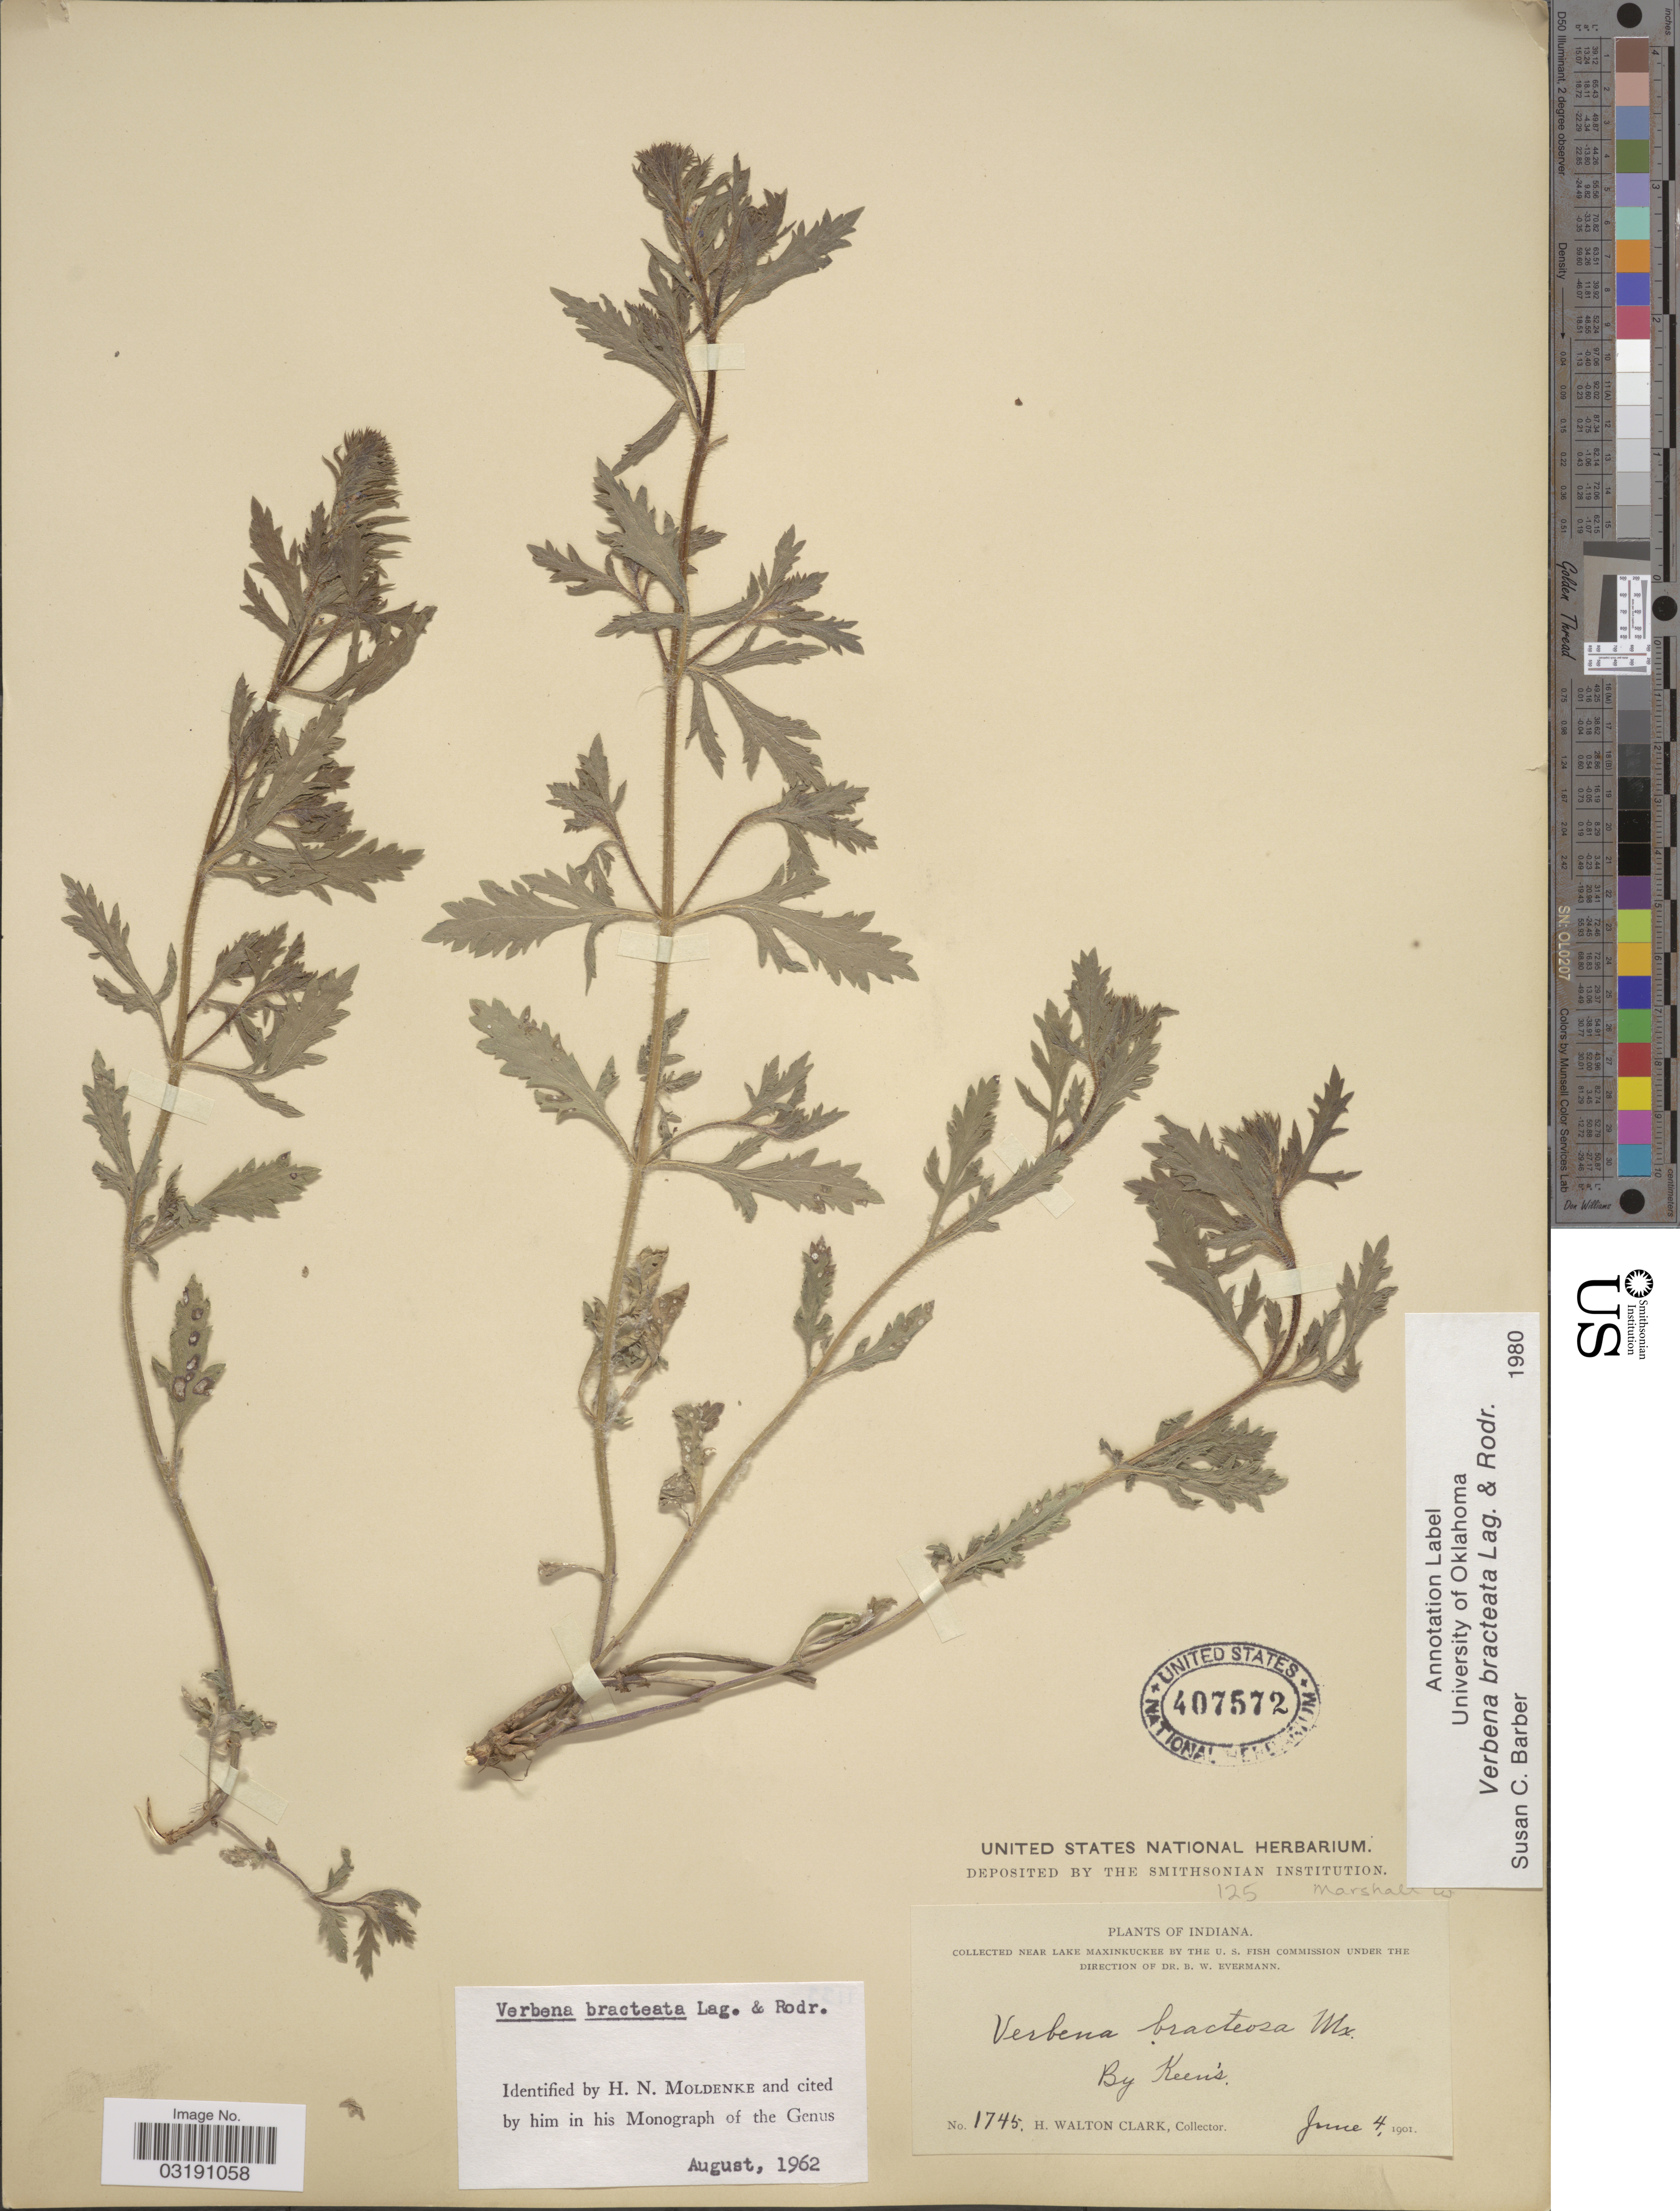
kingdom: Plantae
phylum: Tracheophyta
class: Magnoliopsida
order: Lamiales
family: Verbenaceae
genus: Verbena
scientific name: Verbena bracteata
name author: Cav. ex Lag. & Rodr.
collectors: H. W. Clark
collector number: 1745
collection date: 1901-06-04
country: United States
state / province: Indiana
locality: Marshall Co. By Keen's.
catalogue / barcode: US 407572